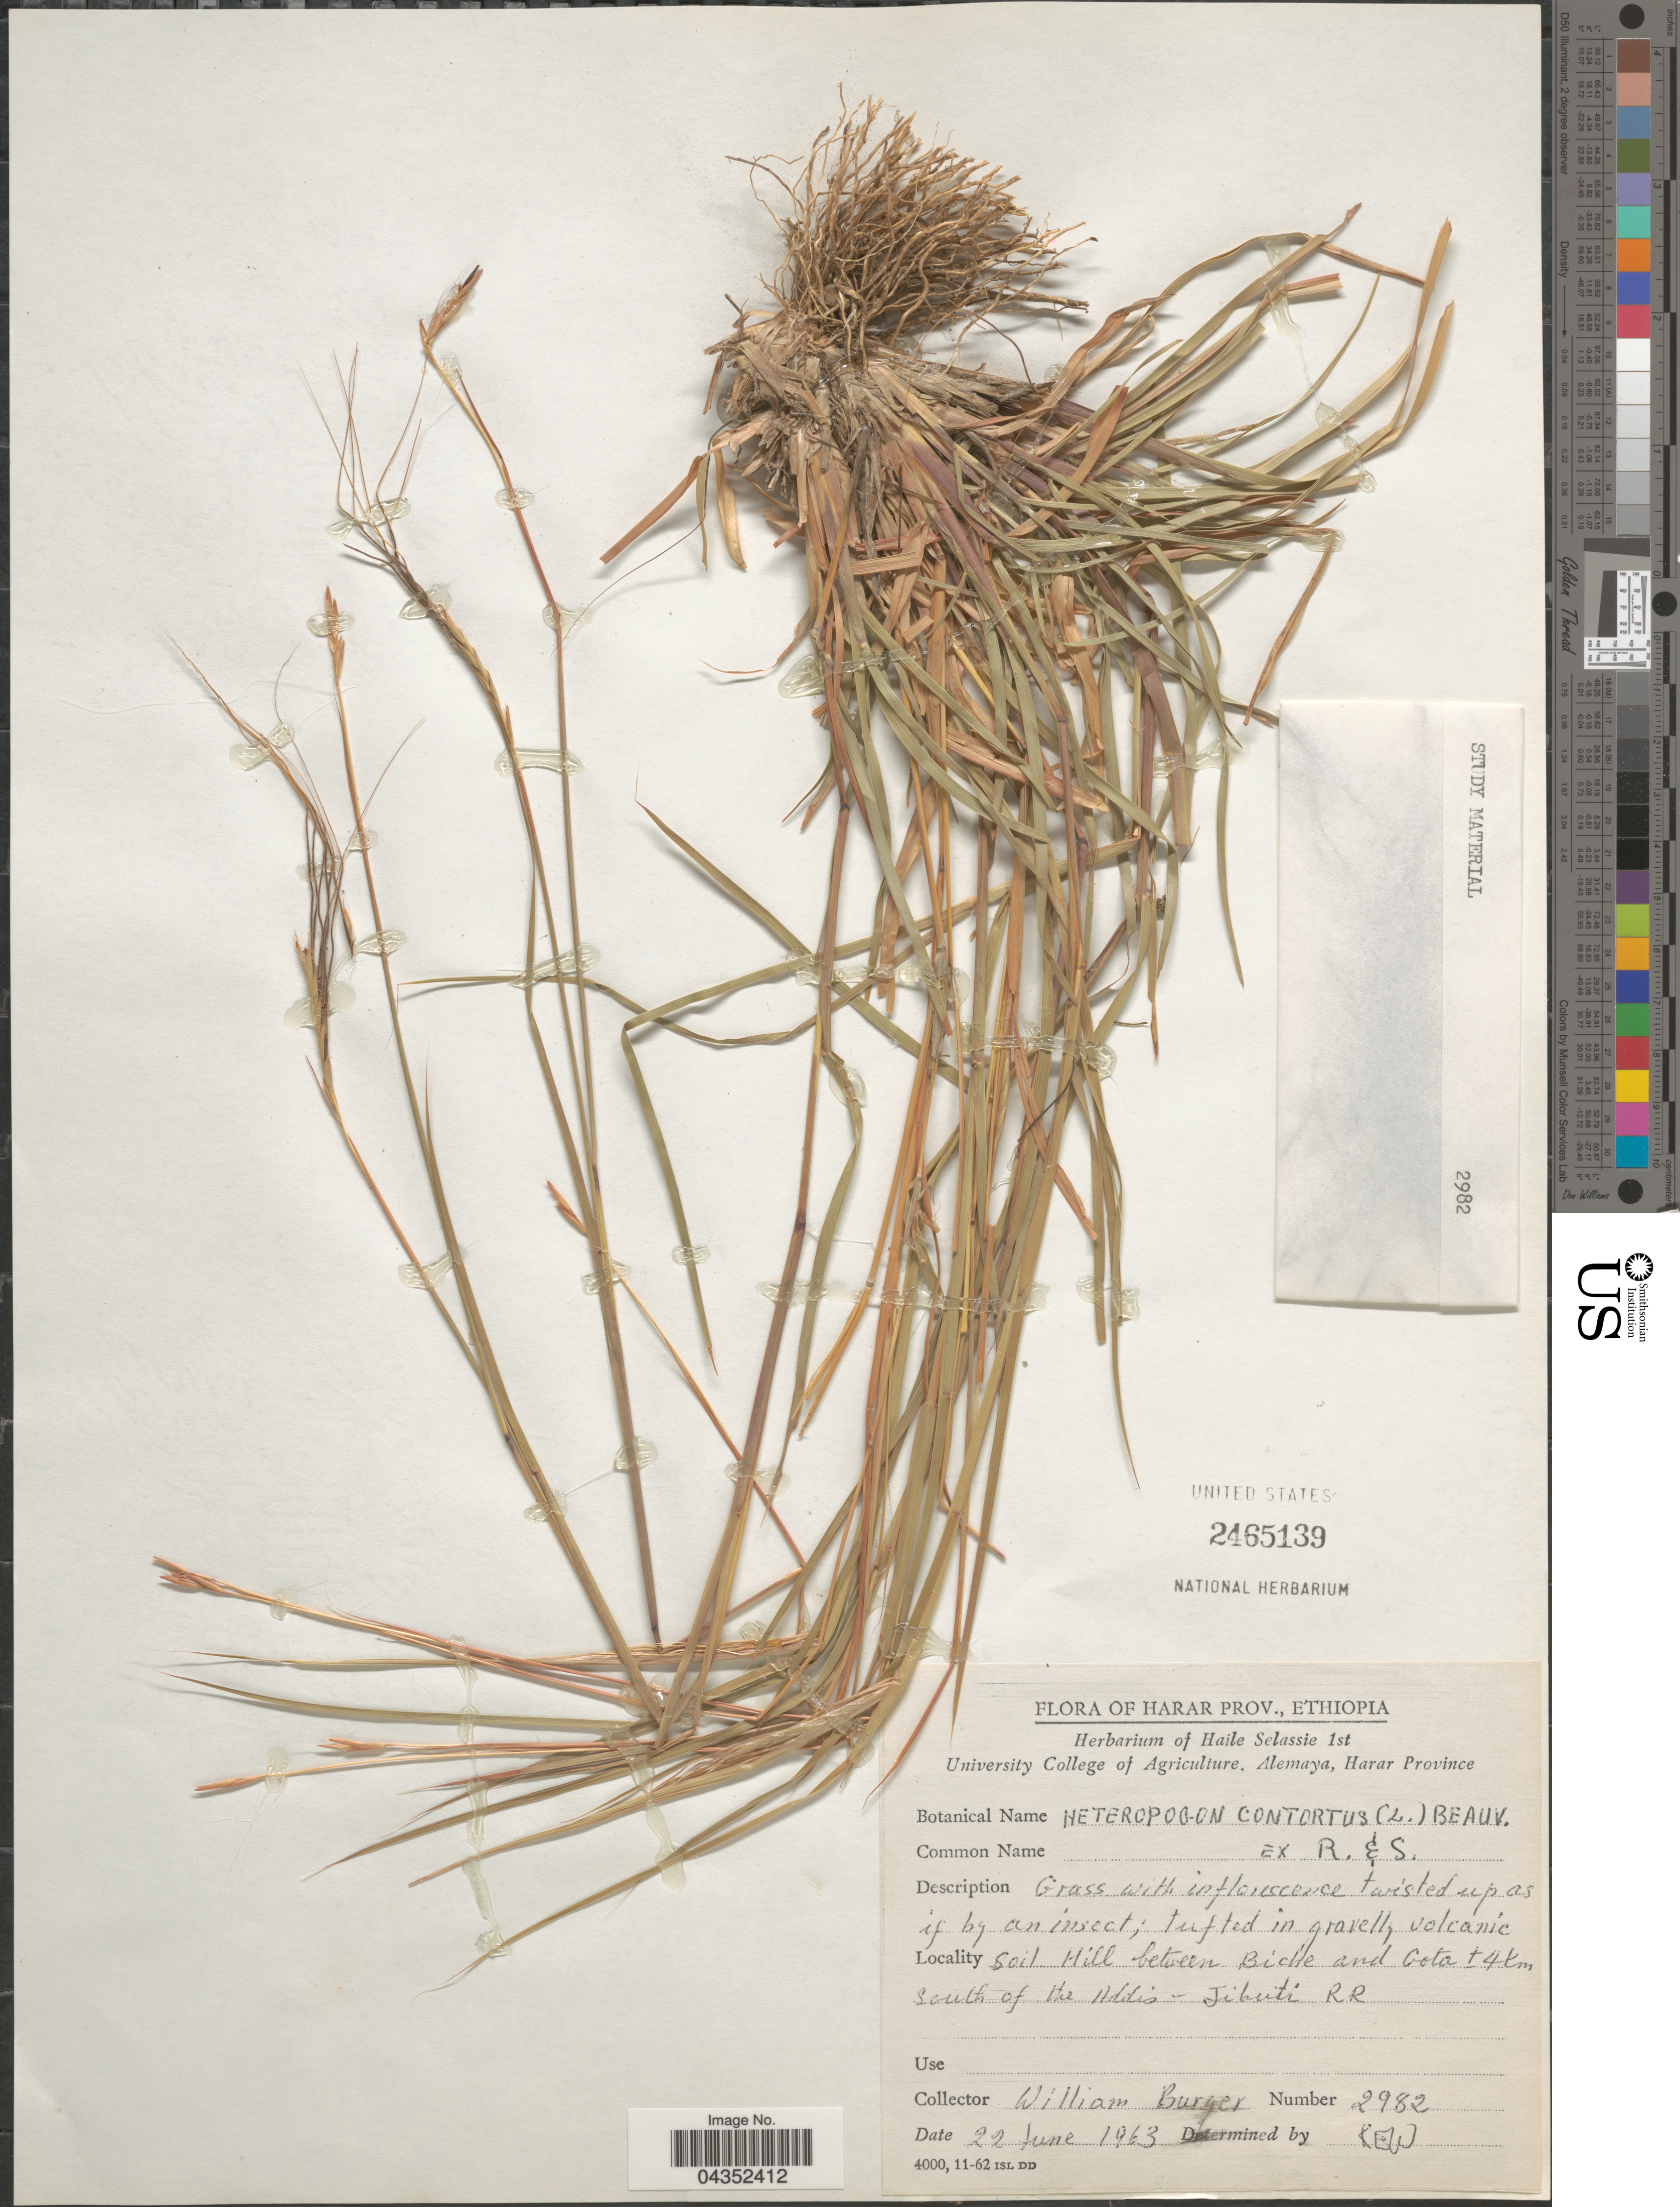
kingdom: Plantae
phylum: Tracheophyta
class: Liliopsida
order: Poales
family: Poaceae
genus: Heteropogon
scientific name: Heteropogon contortus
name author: (L.) P. Beauv. ex Roem. & Schult.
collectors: W. Burger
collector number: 2982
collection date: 1963-06-22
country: Ethiopia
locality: Harar Prov. Soil Hill between Biche and Cota ± 4 Km south of the Addis-Jibuti RR.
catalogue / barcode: US 2465139